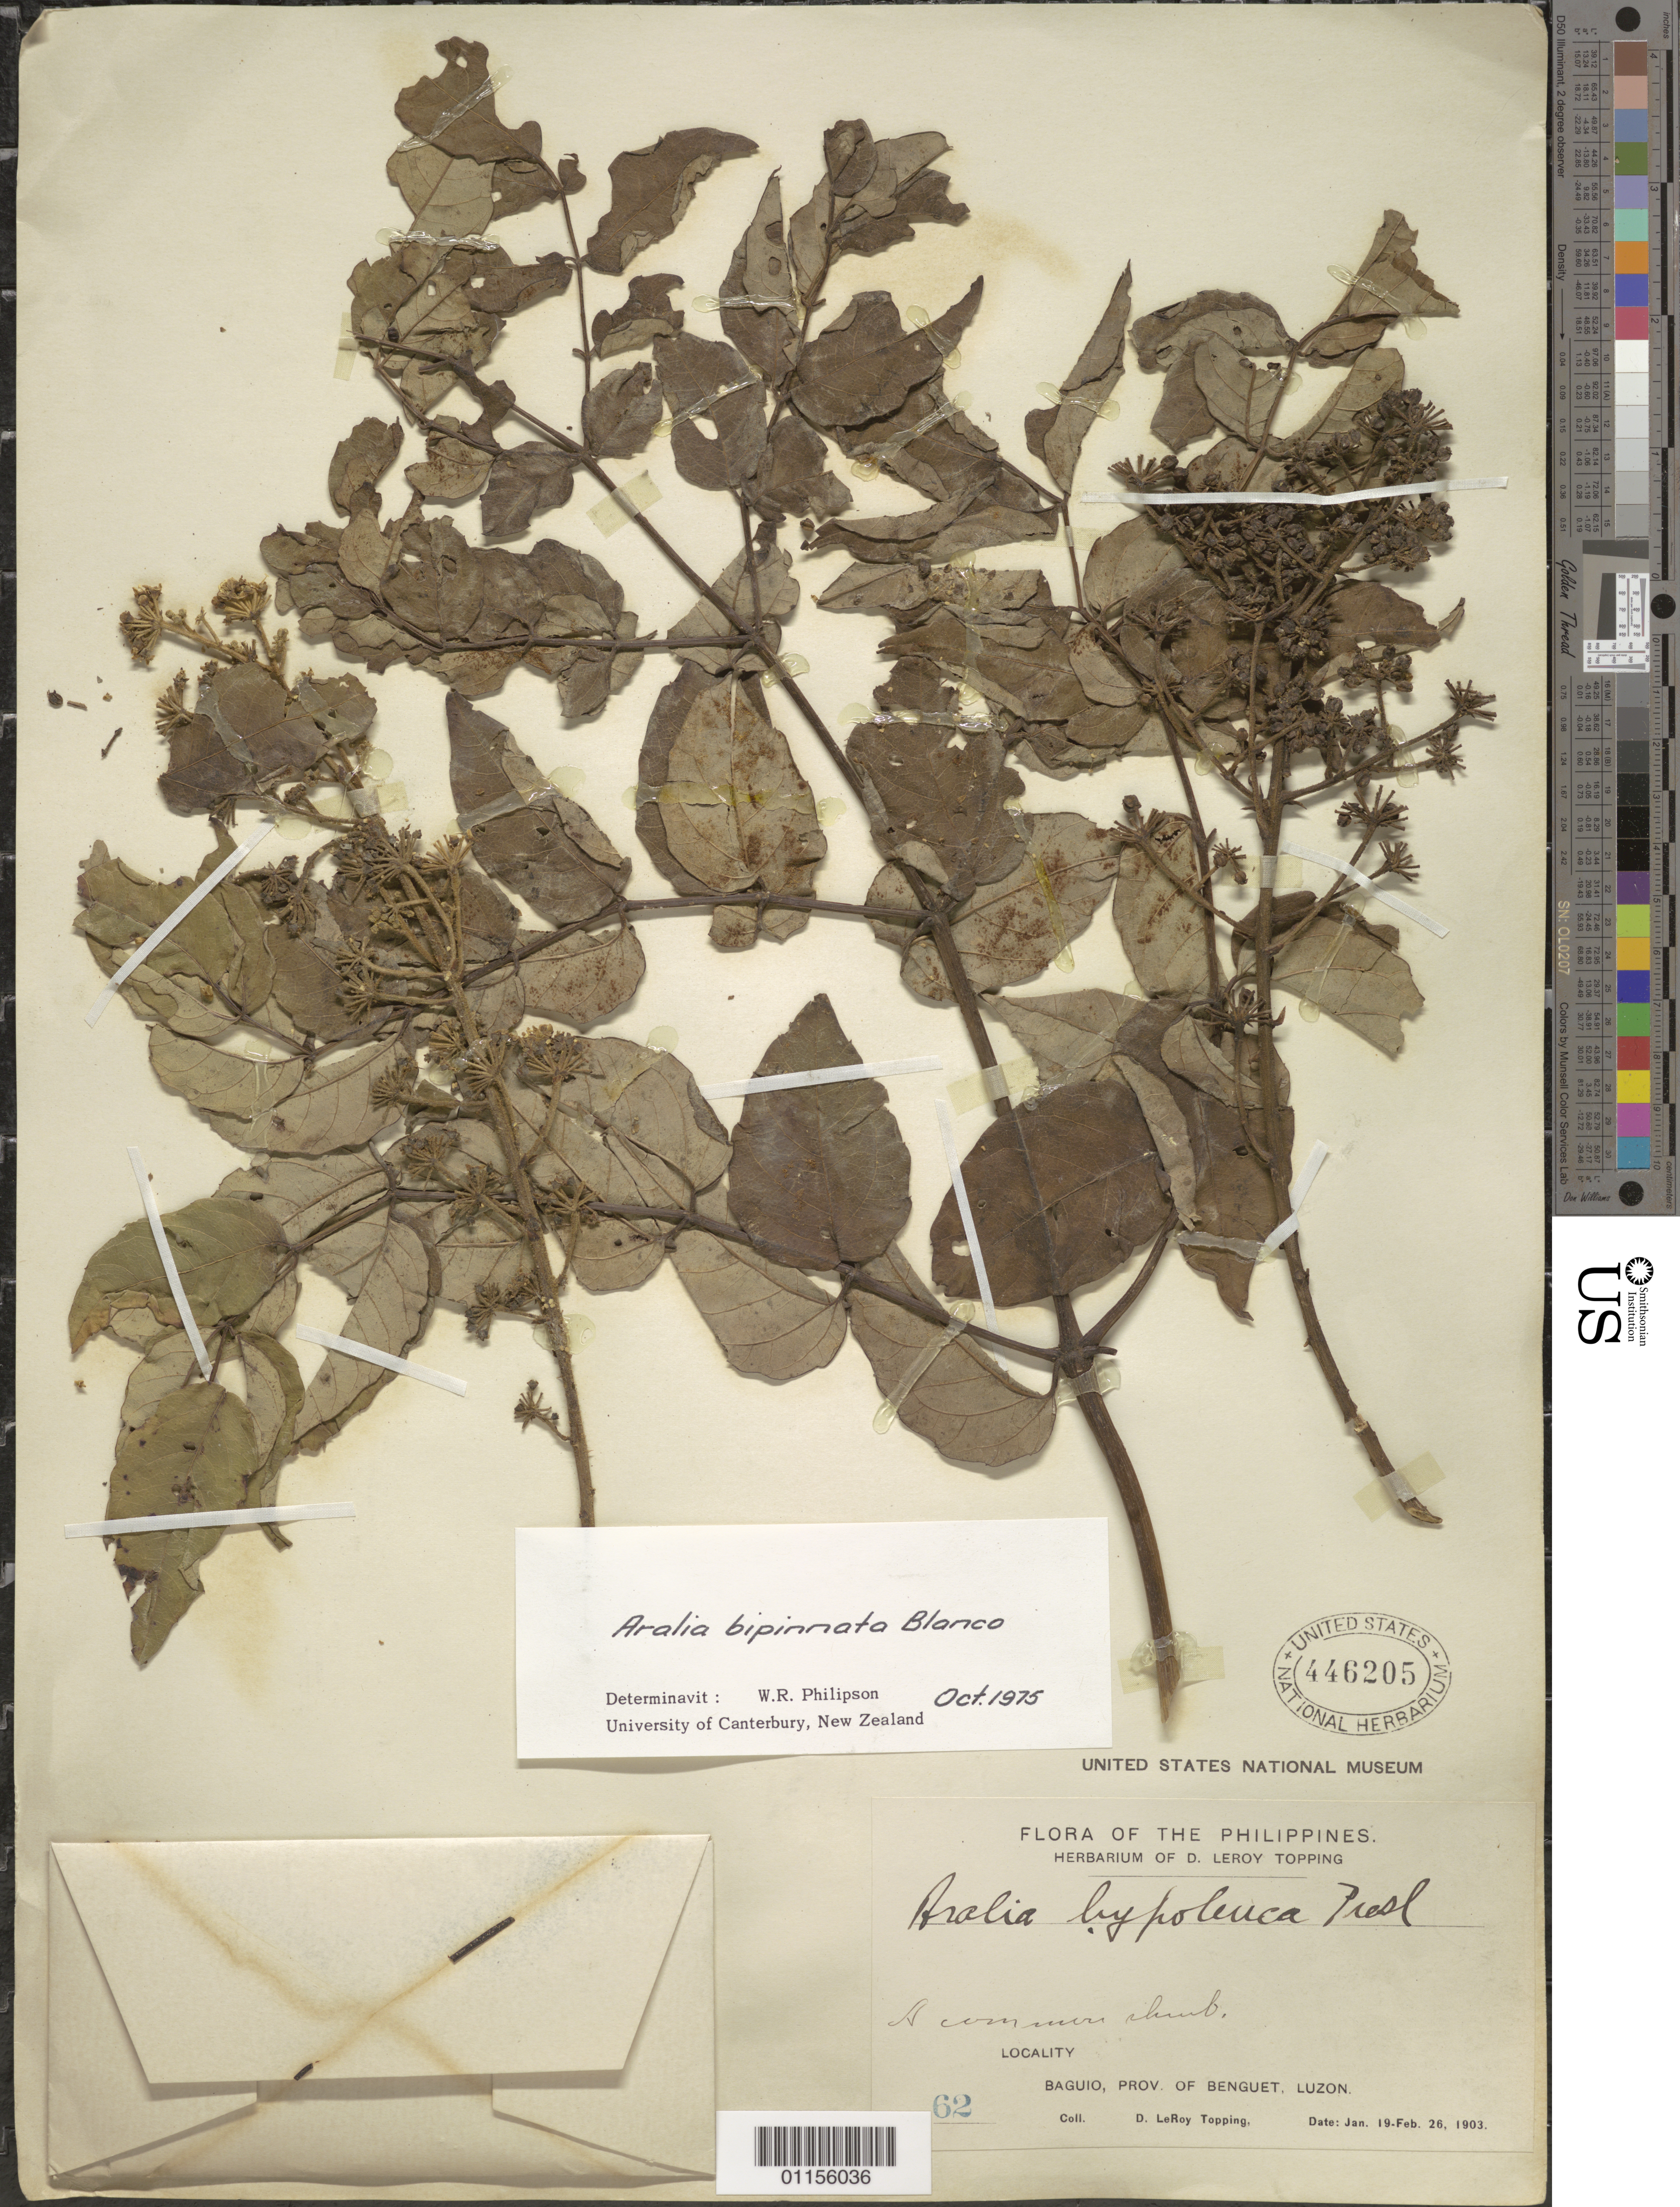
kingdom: Plantae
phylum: Tracheophyta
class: Magnoliopsida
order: Apiales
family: Araliaceae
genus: Aralia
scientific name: Aralia bipinnata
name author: Blanco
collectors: D. L. Topping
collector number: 62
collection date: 1903-01-19/1903-02-26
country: Philippines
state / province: Cordillera (Administrative Region)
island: Luzon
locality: Baguio, Prov. of Benguet, Luzon.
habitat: A common shrub.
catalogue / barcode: US 446205